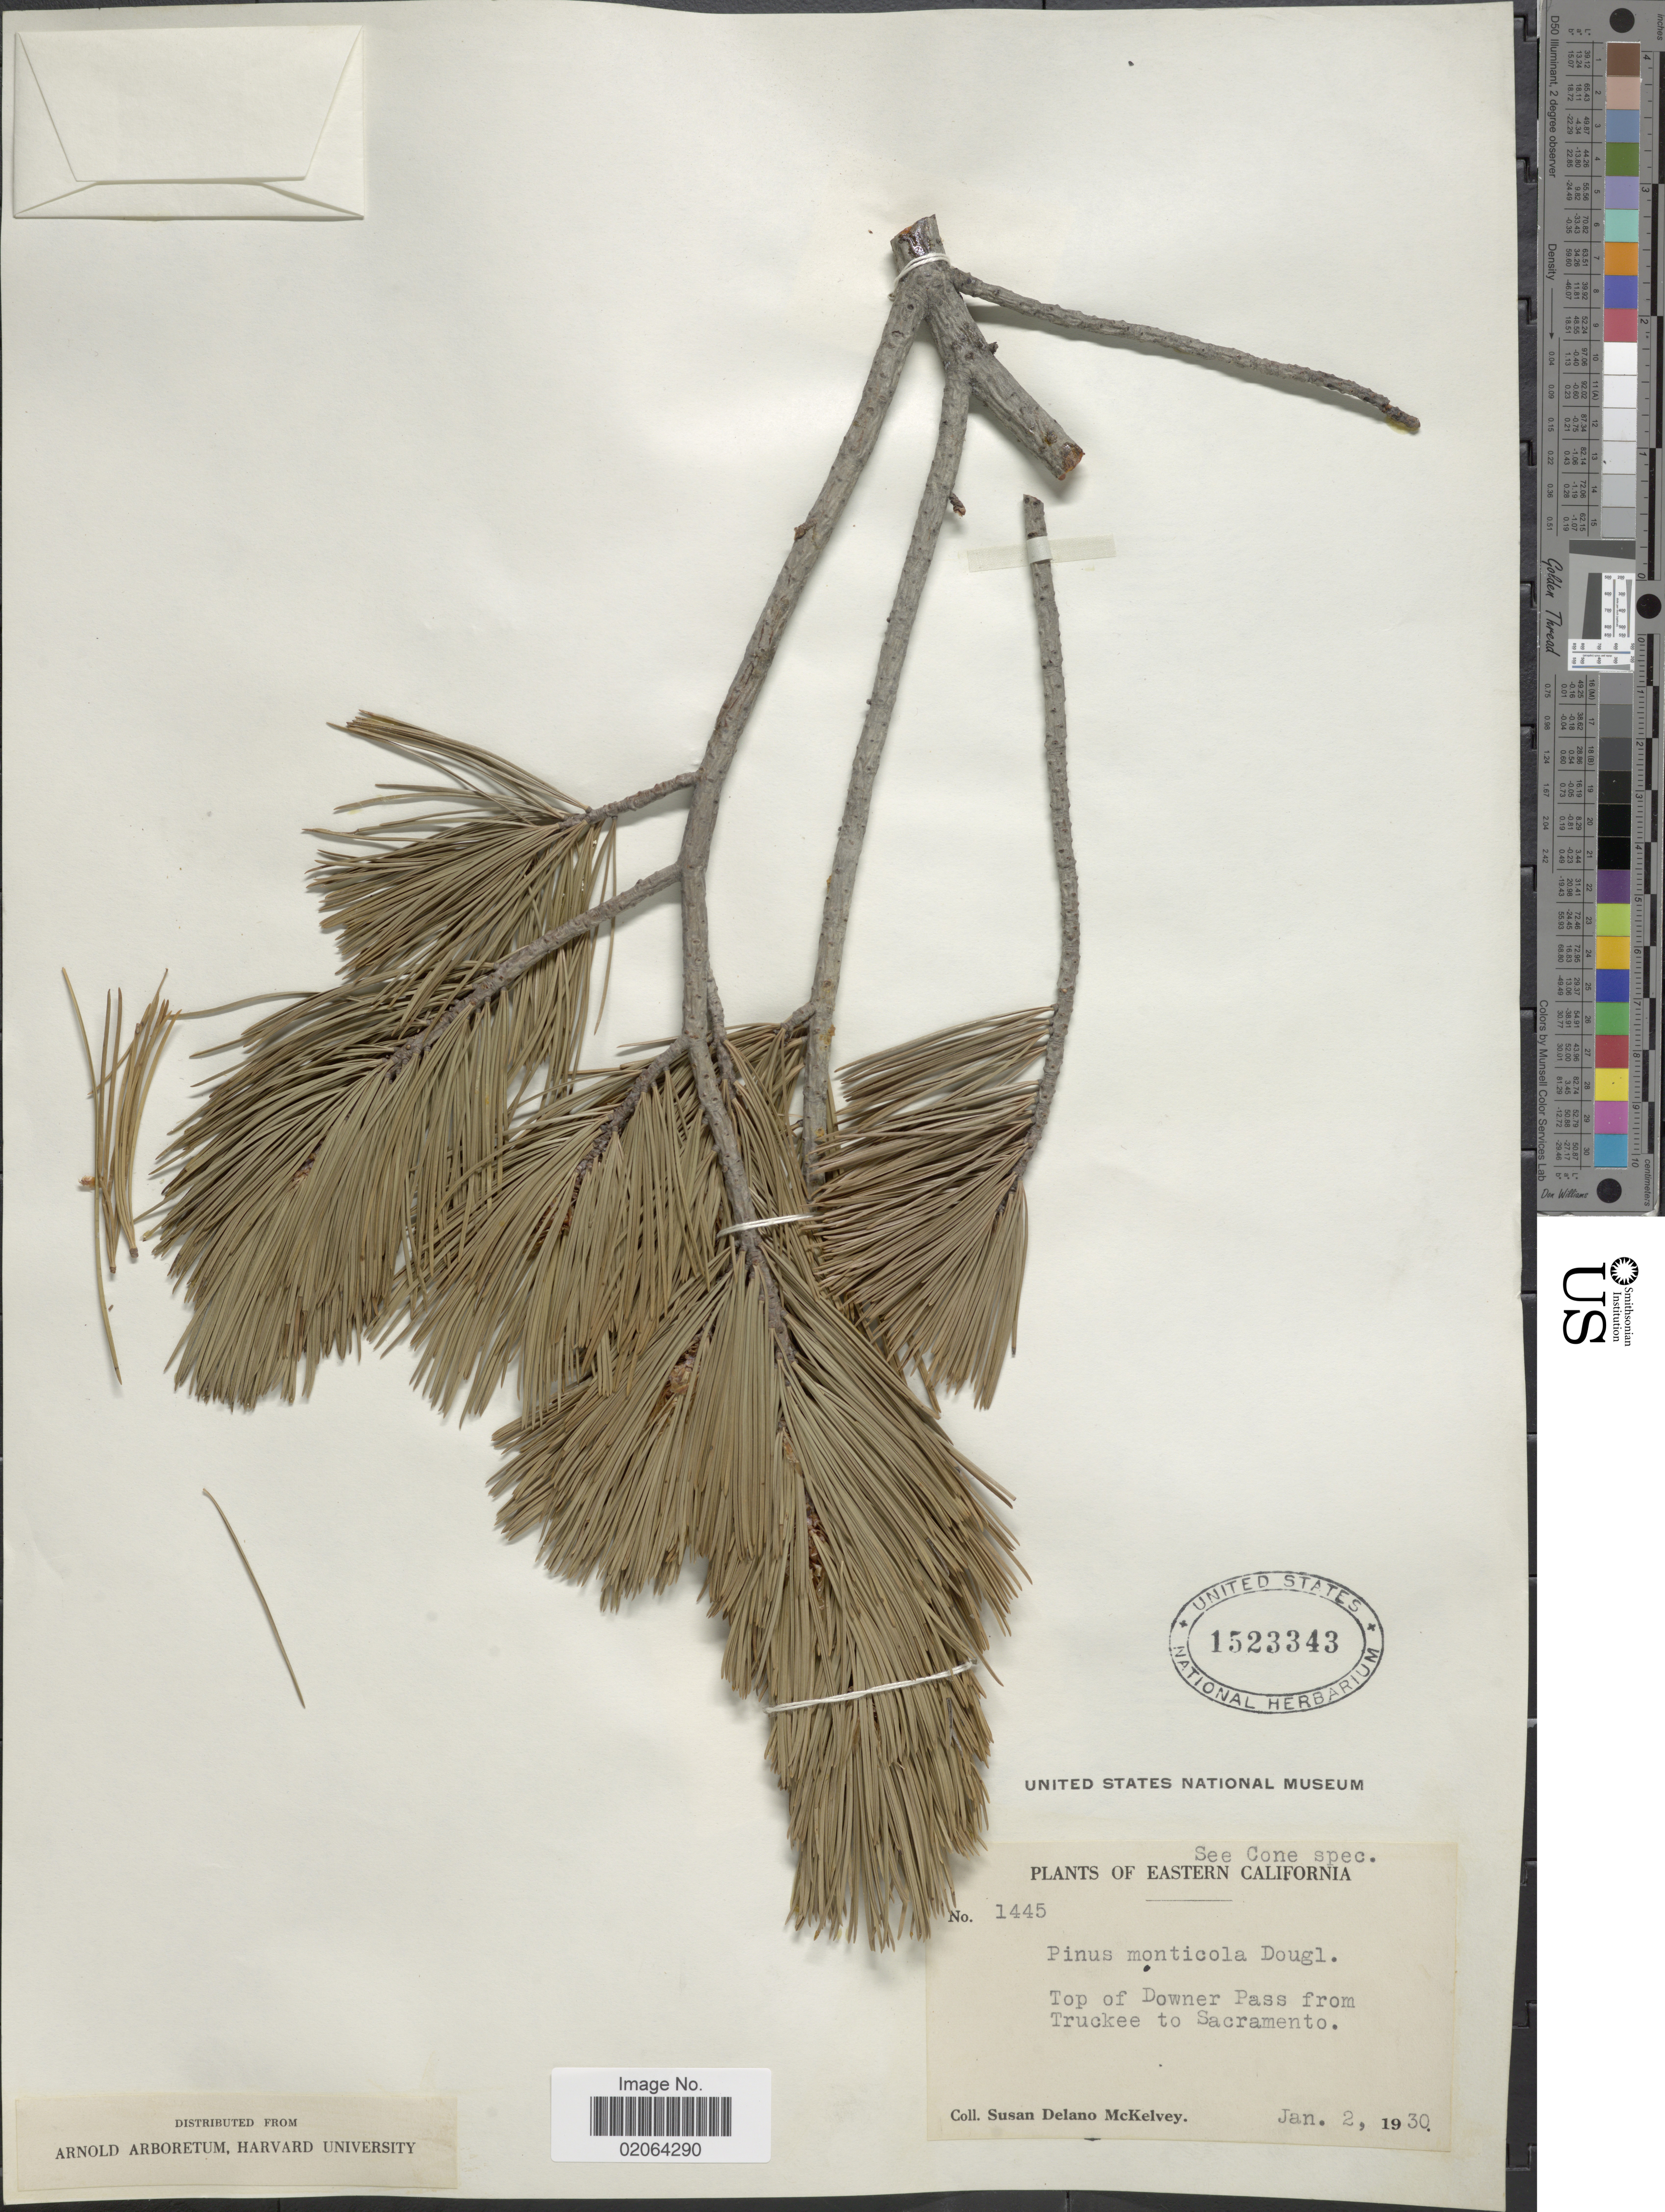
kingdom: Plantae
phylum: Tracheophyta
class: Pinopsida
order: Pinales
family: Pinaceae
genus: Pinus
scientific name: Pinus monticola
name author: Douglas ex D. Don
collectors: S. A. McKelvey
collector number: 1445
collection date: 1930-01-02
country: United States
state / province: California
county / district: Sacramento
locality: Eastern California. Top of Downer Pass from Truckee to Sacramento.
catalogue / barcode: US 1523343